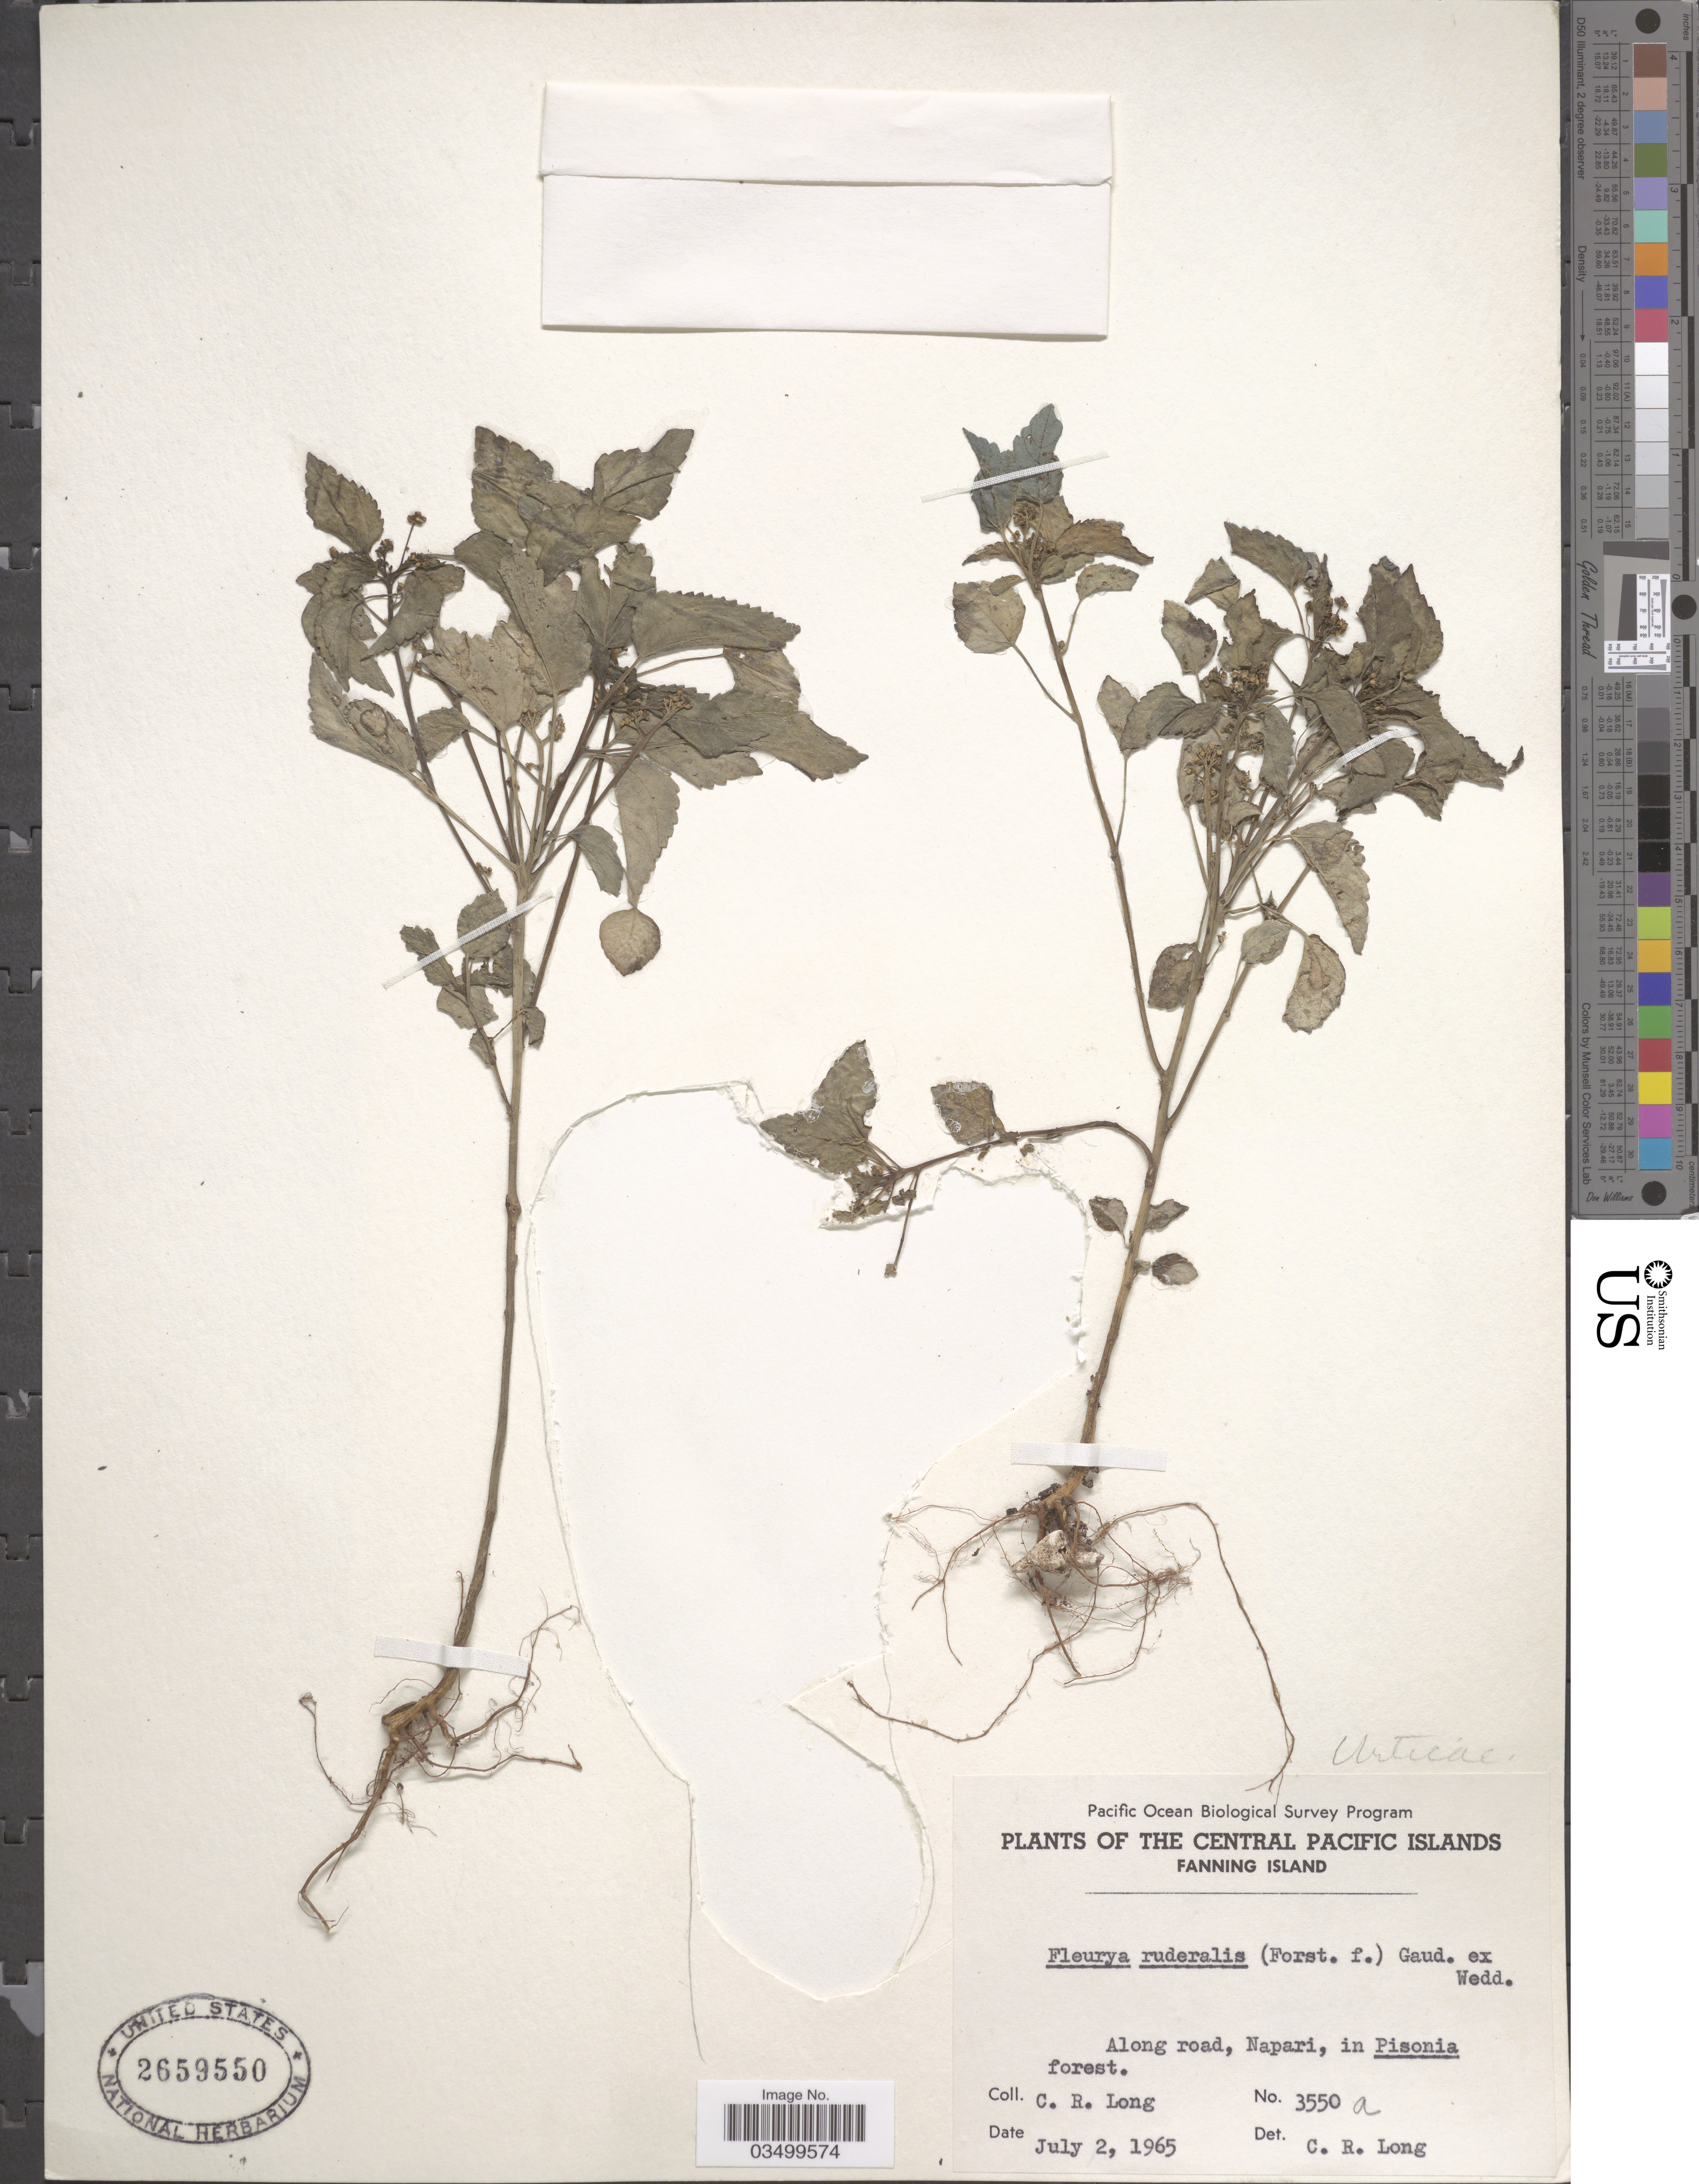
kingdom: Plantae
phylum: Tracheophyta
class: Magnoliopsida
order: Rosales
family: Urticaceae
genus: Laportea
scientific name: Laportea ruderalis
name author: (G. Forst.) Chew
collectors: C. R. Long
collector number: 3550 a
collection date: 1965-07-02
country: Kiribati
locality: Central Pacific Islands. Fanning Island. Along road, Napari, in Pisonia forest.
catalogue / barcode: US 2659550